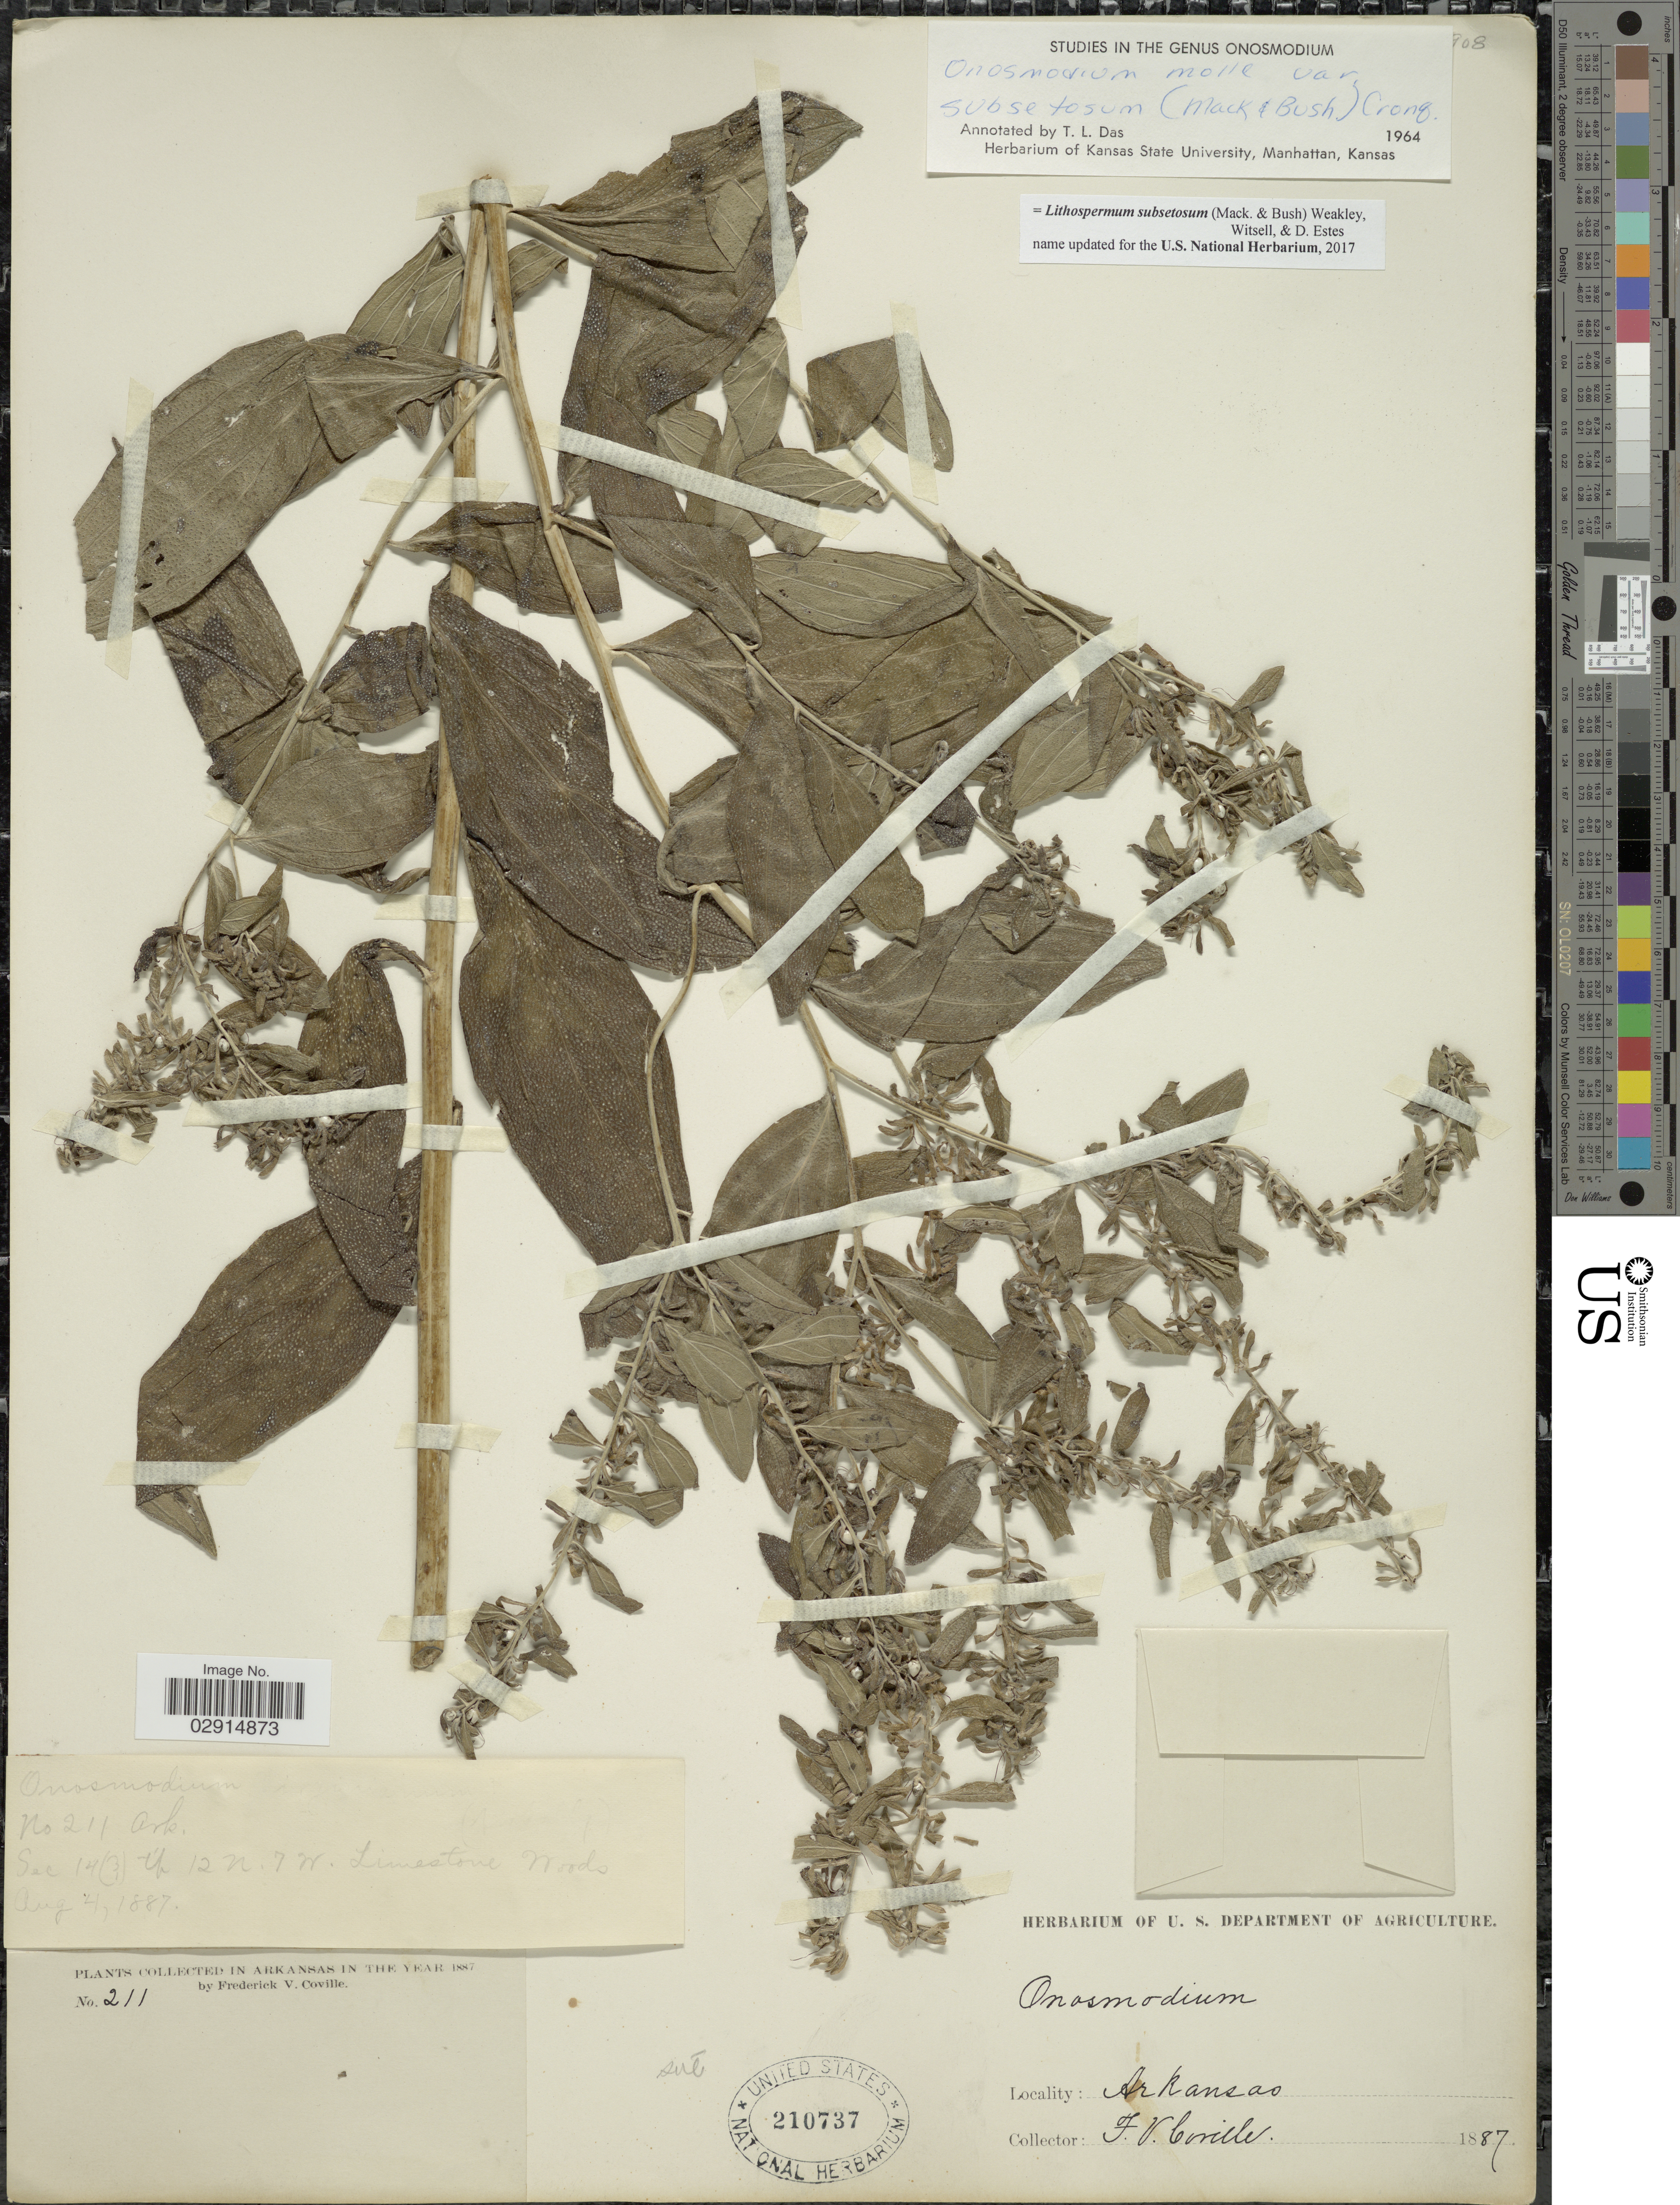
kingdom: Plantae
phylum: Tracheophyta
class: Magnoliopsida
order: Boraginales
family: Boraginaceae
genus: Lithospermum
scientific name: Lithospermum subsetosum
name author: (Mack. & Bush) Weakley et al.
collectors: F. V. Coville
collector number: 211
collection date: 1887-08-04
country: United States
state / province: Arkansas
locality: Limestone woods. Arkansas. Sec 14 (3) tp 12 N. 7 W.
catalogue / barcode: US 210737